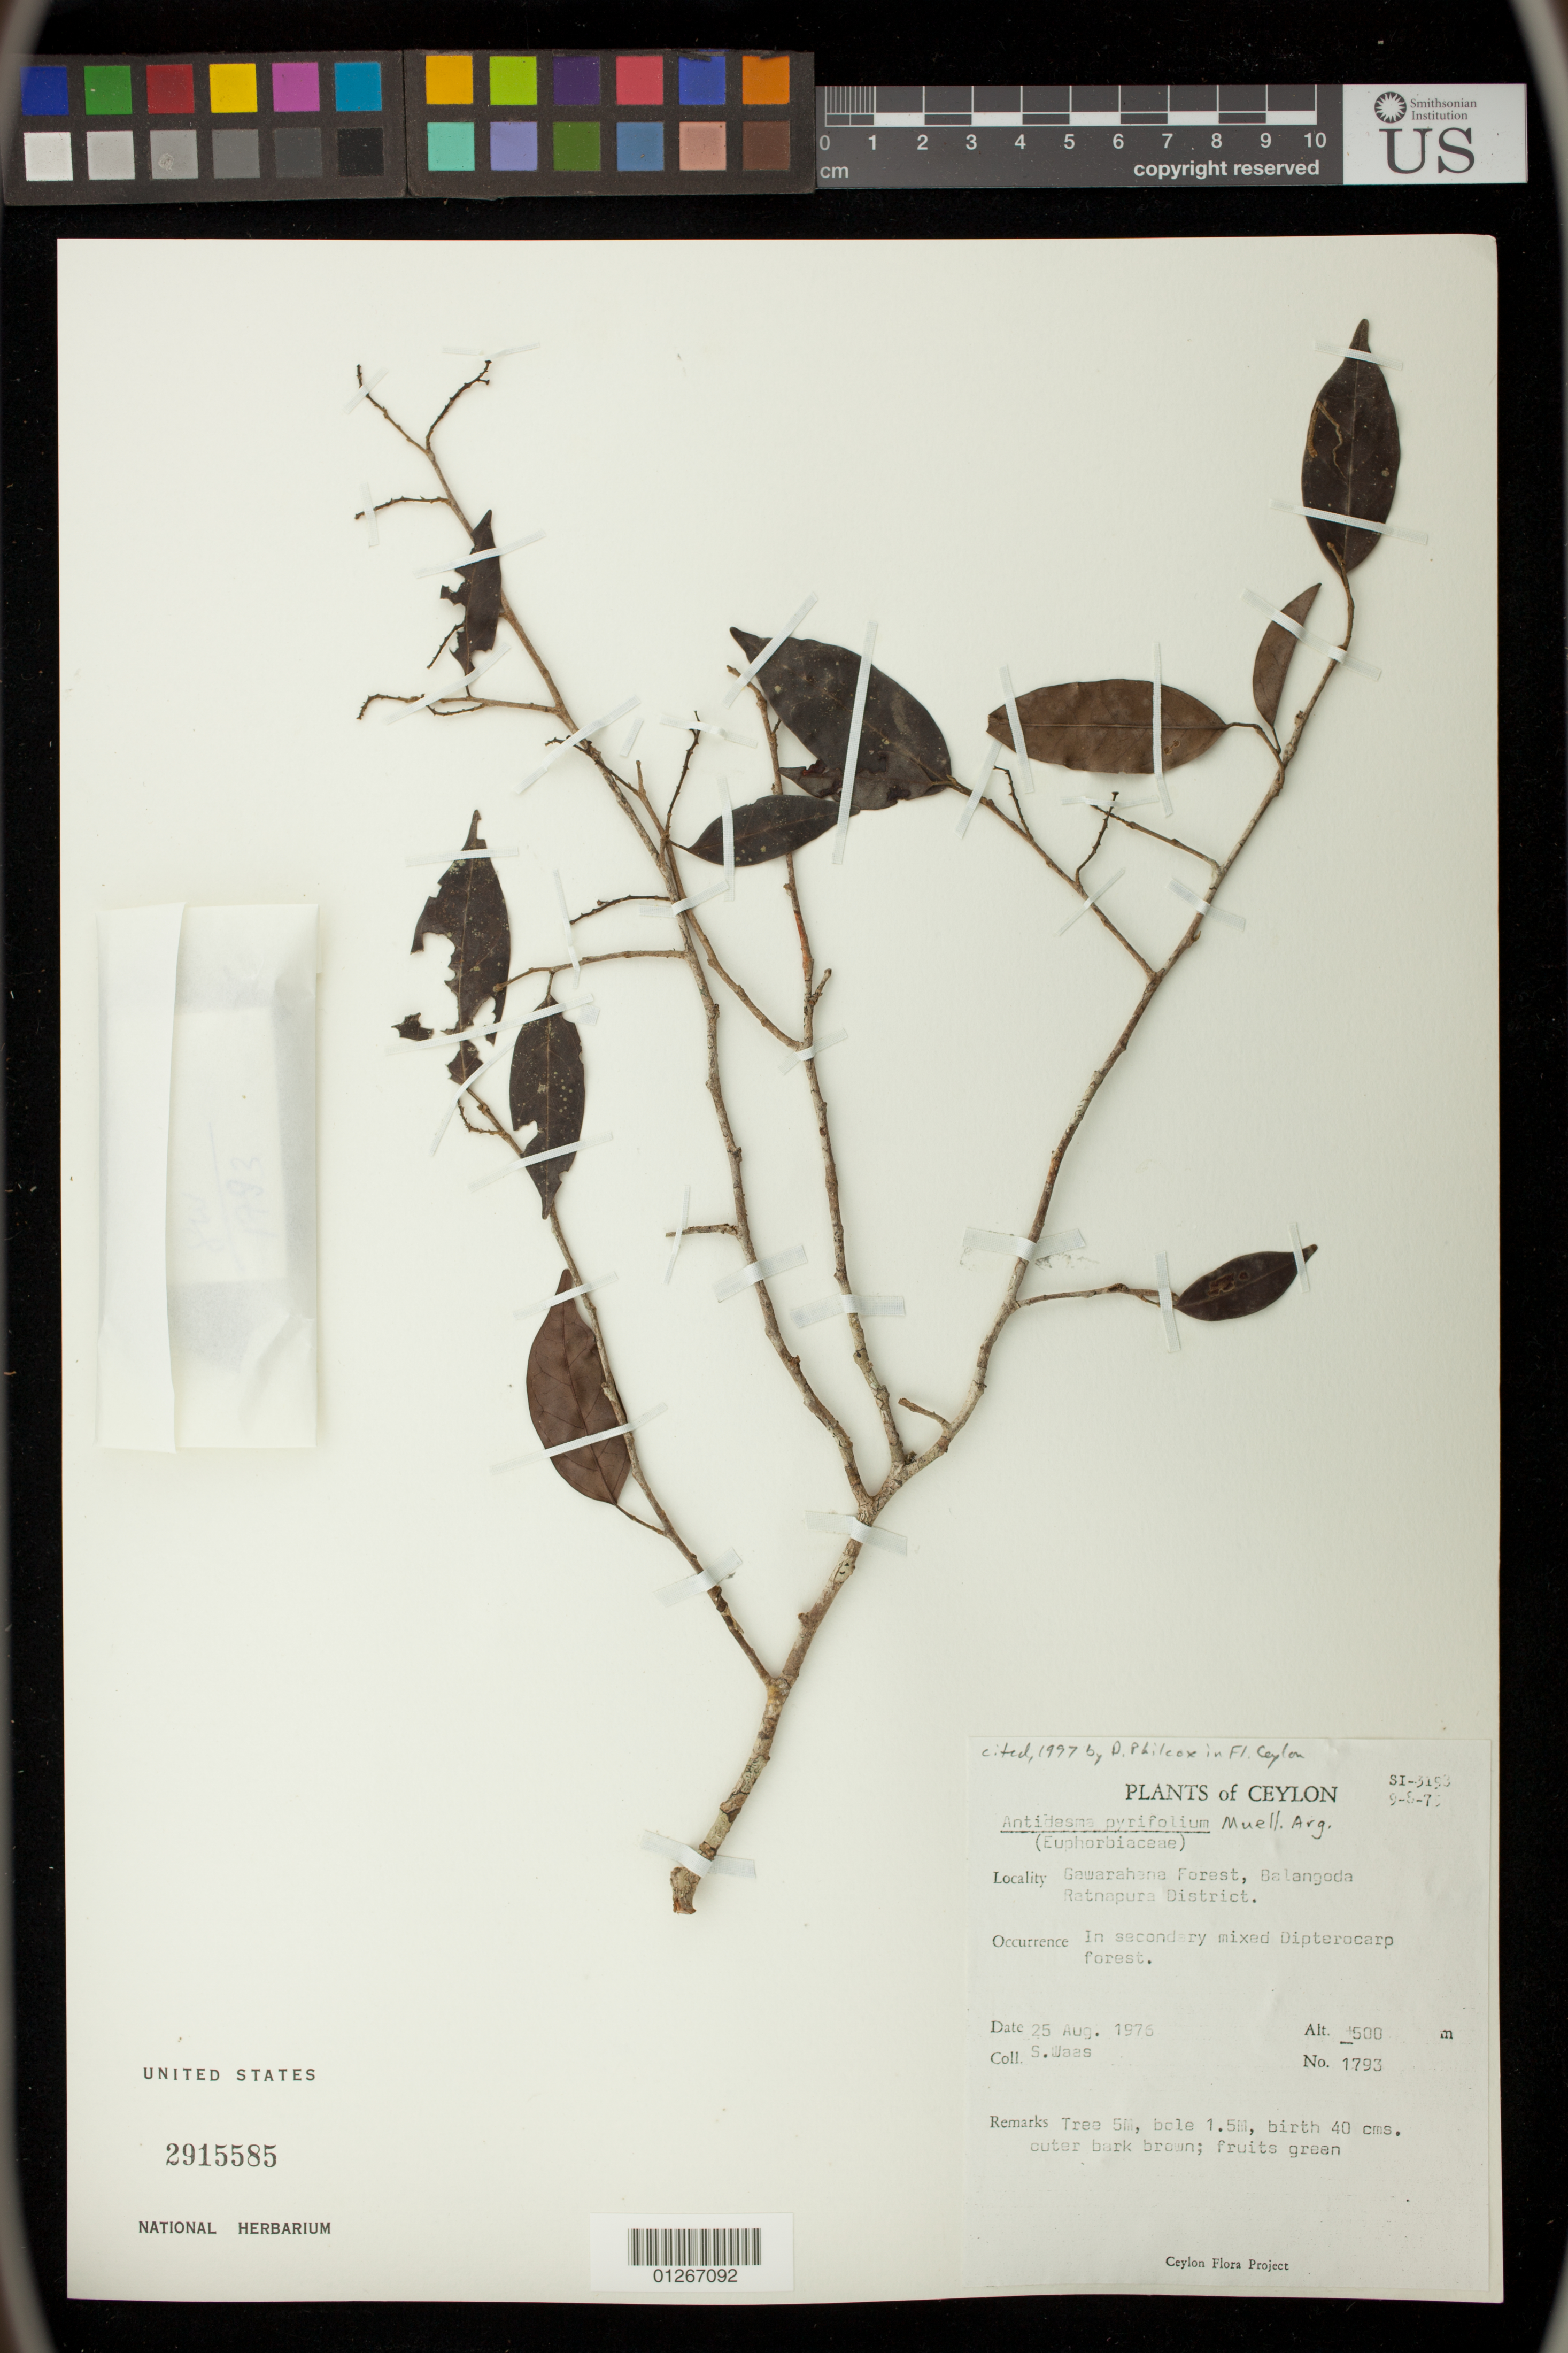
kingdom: Plantae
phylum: Tracheophyta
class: Magnoliopsida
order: Malpighiales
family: Phyllanthaceae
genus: Antidesma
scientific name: Antidesma pyrifolium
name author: Müll. Arg.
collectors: S. Waas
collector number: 1793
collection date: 1976-08-25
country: Sri Lanka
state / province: Sabaragamuwa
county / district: Ratnapura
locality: Gawarahana Forest, Balangoda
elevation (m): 500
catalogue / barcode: US 2915585